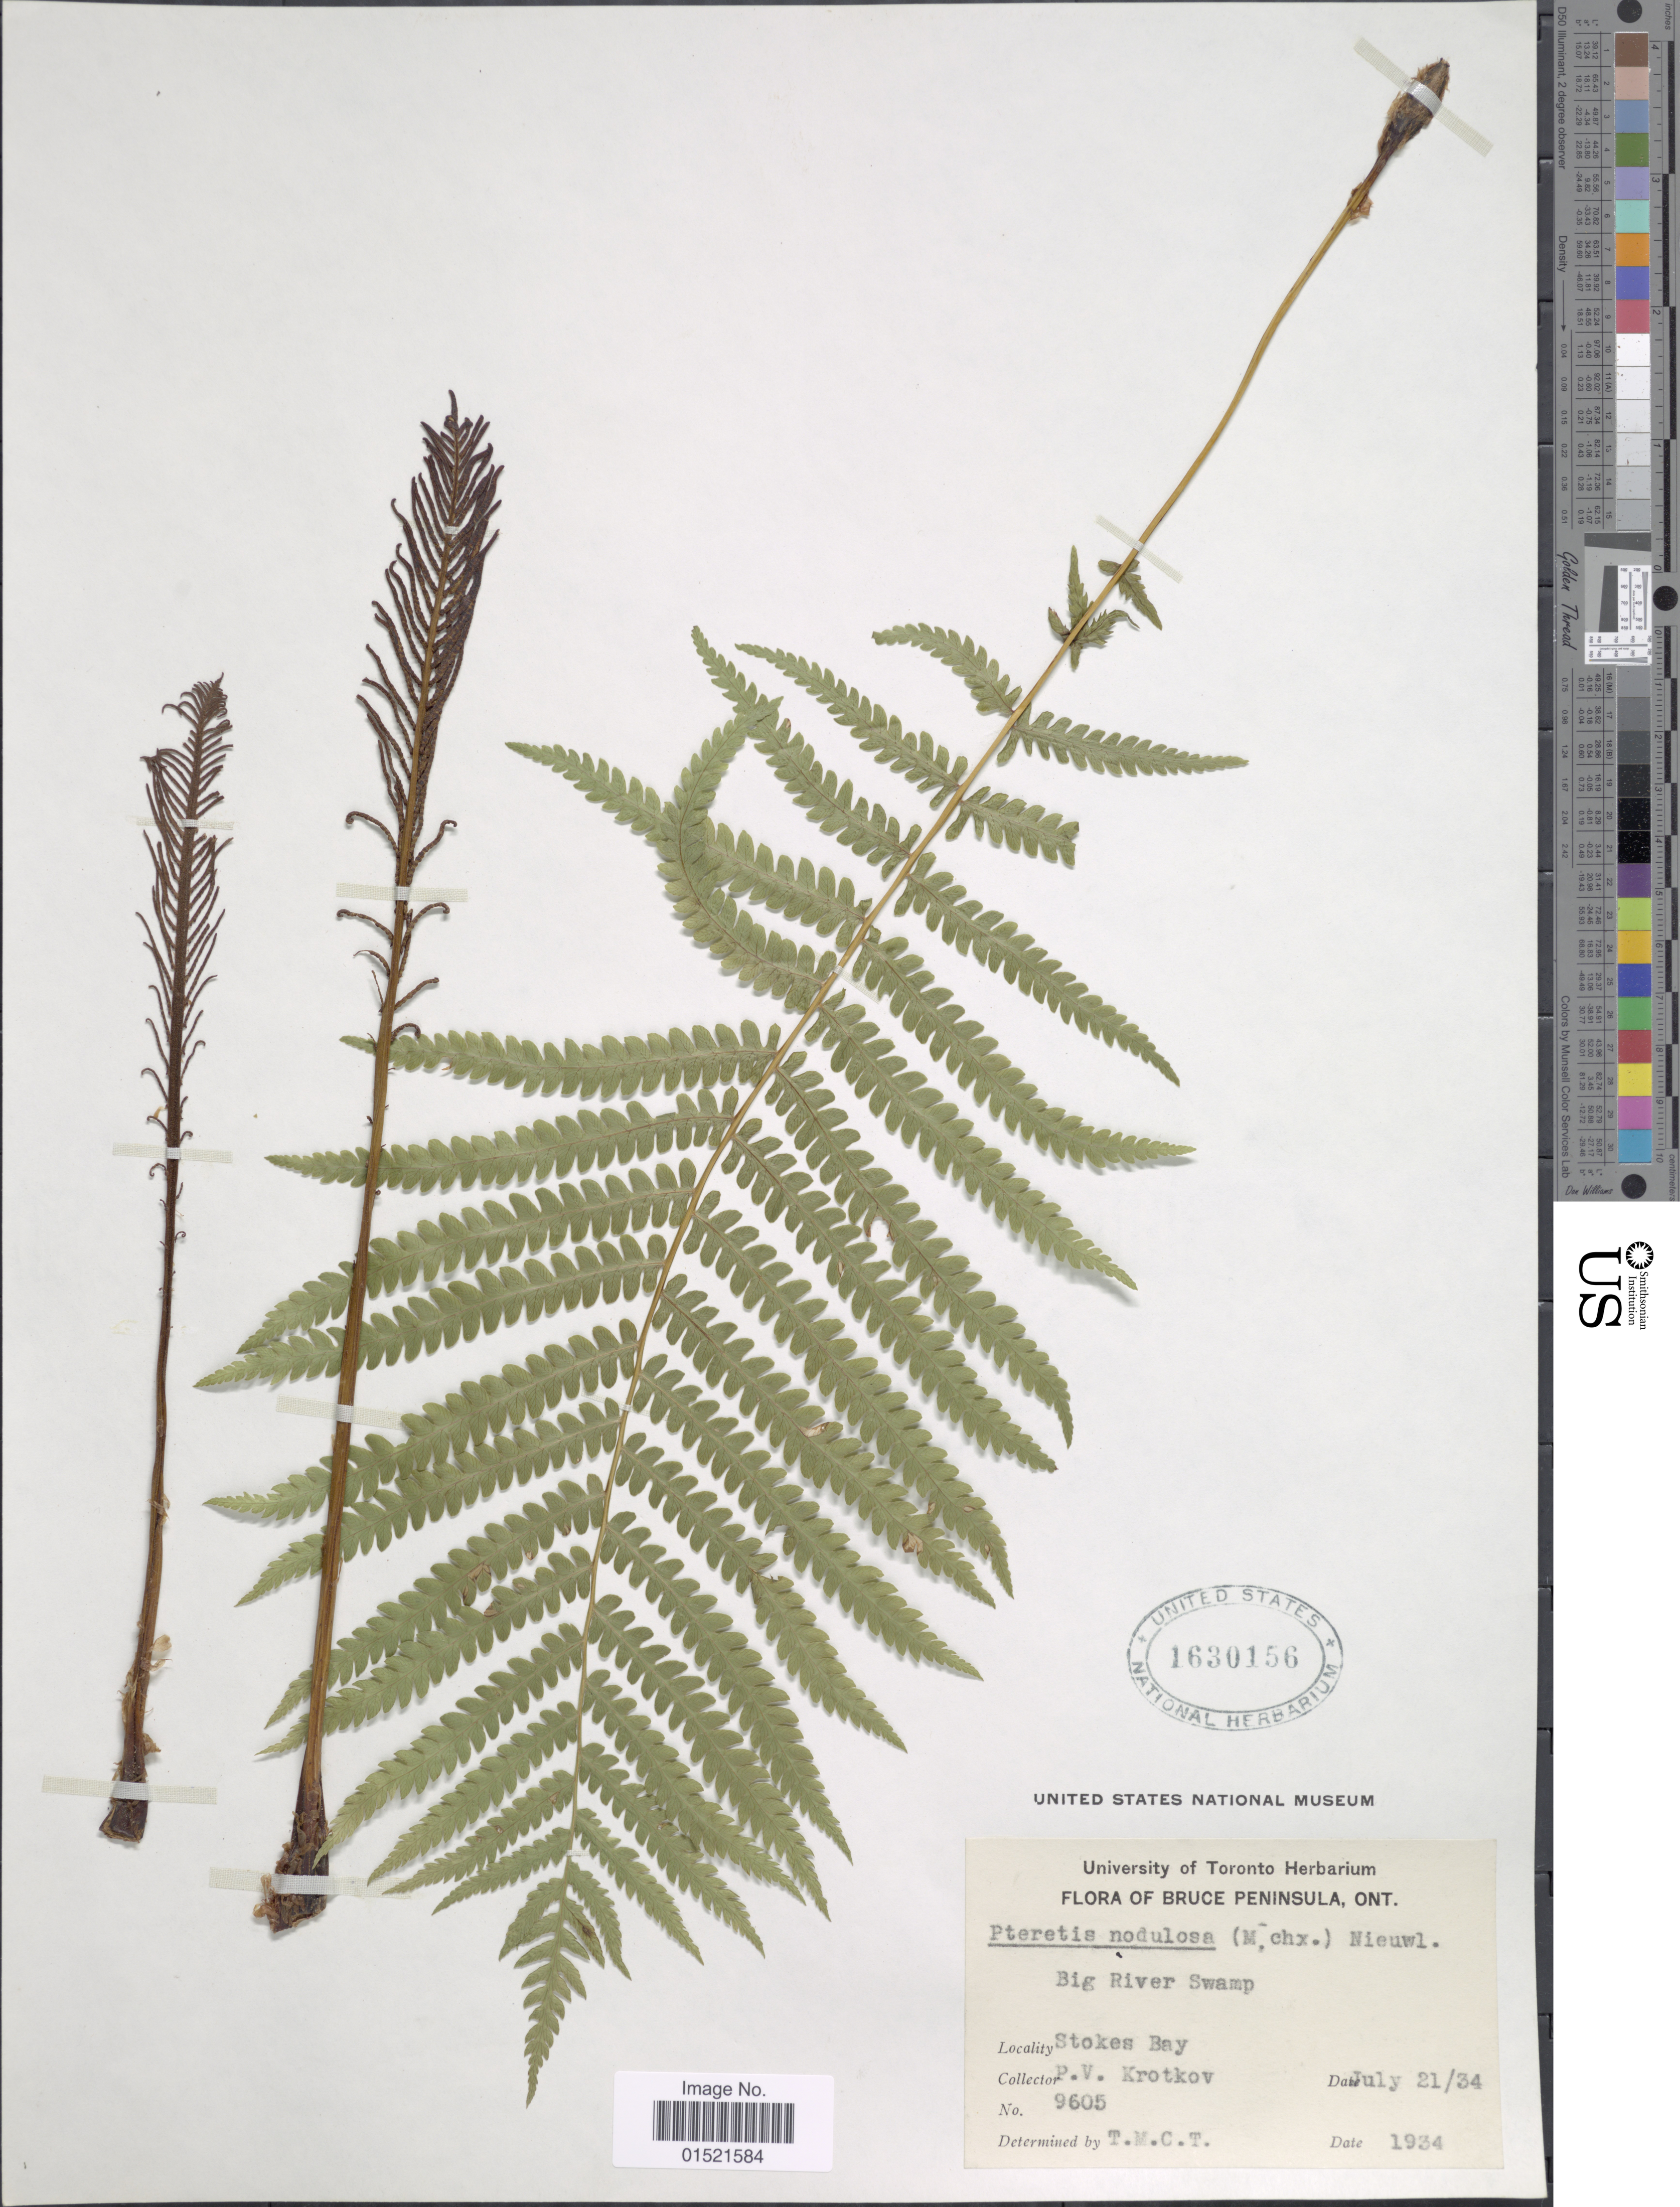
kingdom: Plantae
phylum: Tracheophyta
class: Polypodiopsida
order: Polypodiales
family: Onocleaceae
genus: Matteuccia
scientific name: Matteuccia struthiopteris var. pensylvanica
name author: (Willd.) C.V. Morton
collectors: P. V. Krotkov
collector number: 9605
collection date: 1934-07-21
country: Canada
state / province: Ontario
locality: Bruce Peninsula, Ont., Big River Swamp, Stokes Bay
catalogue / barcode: US 1630156